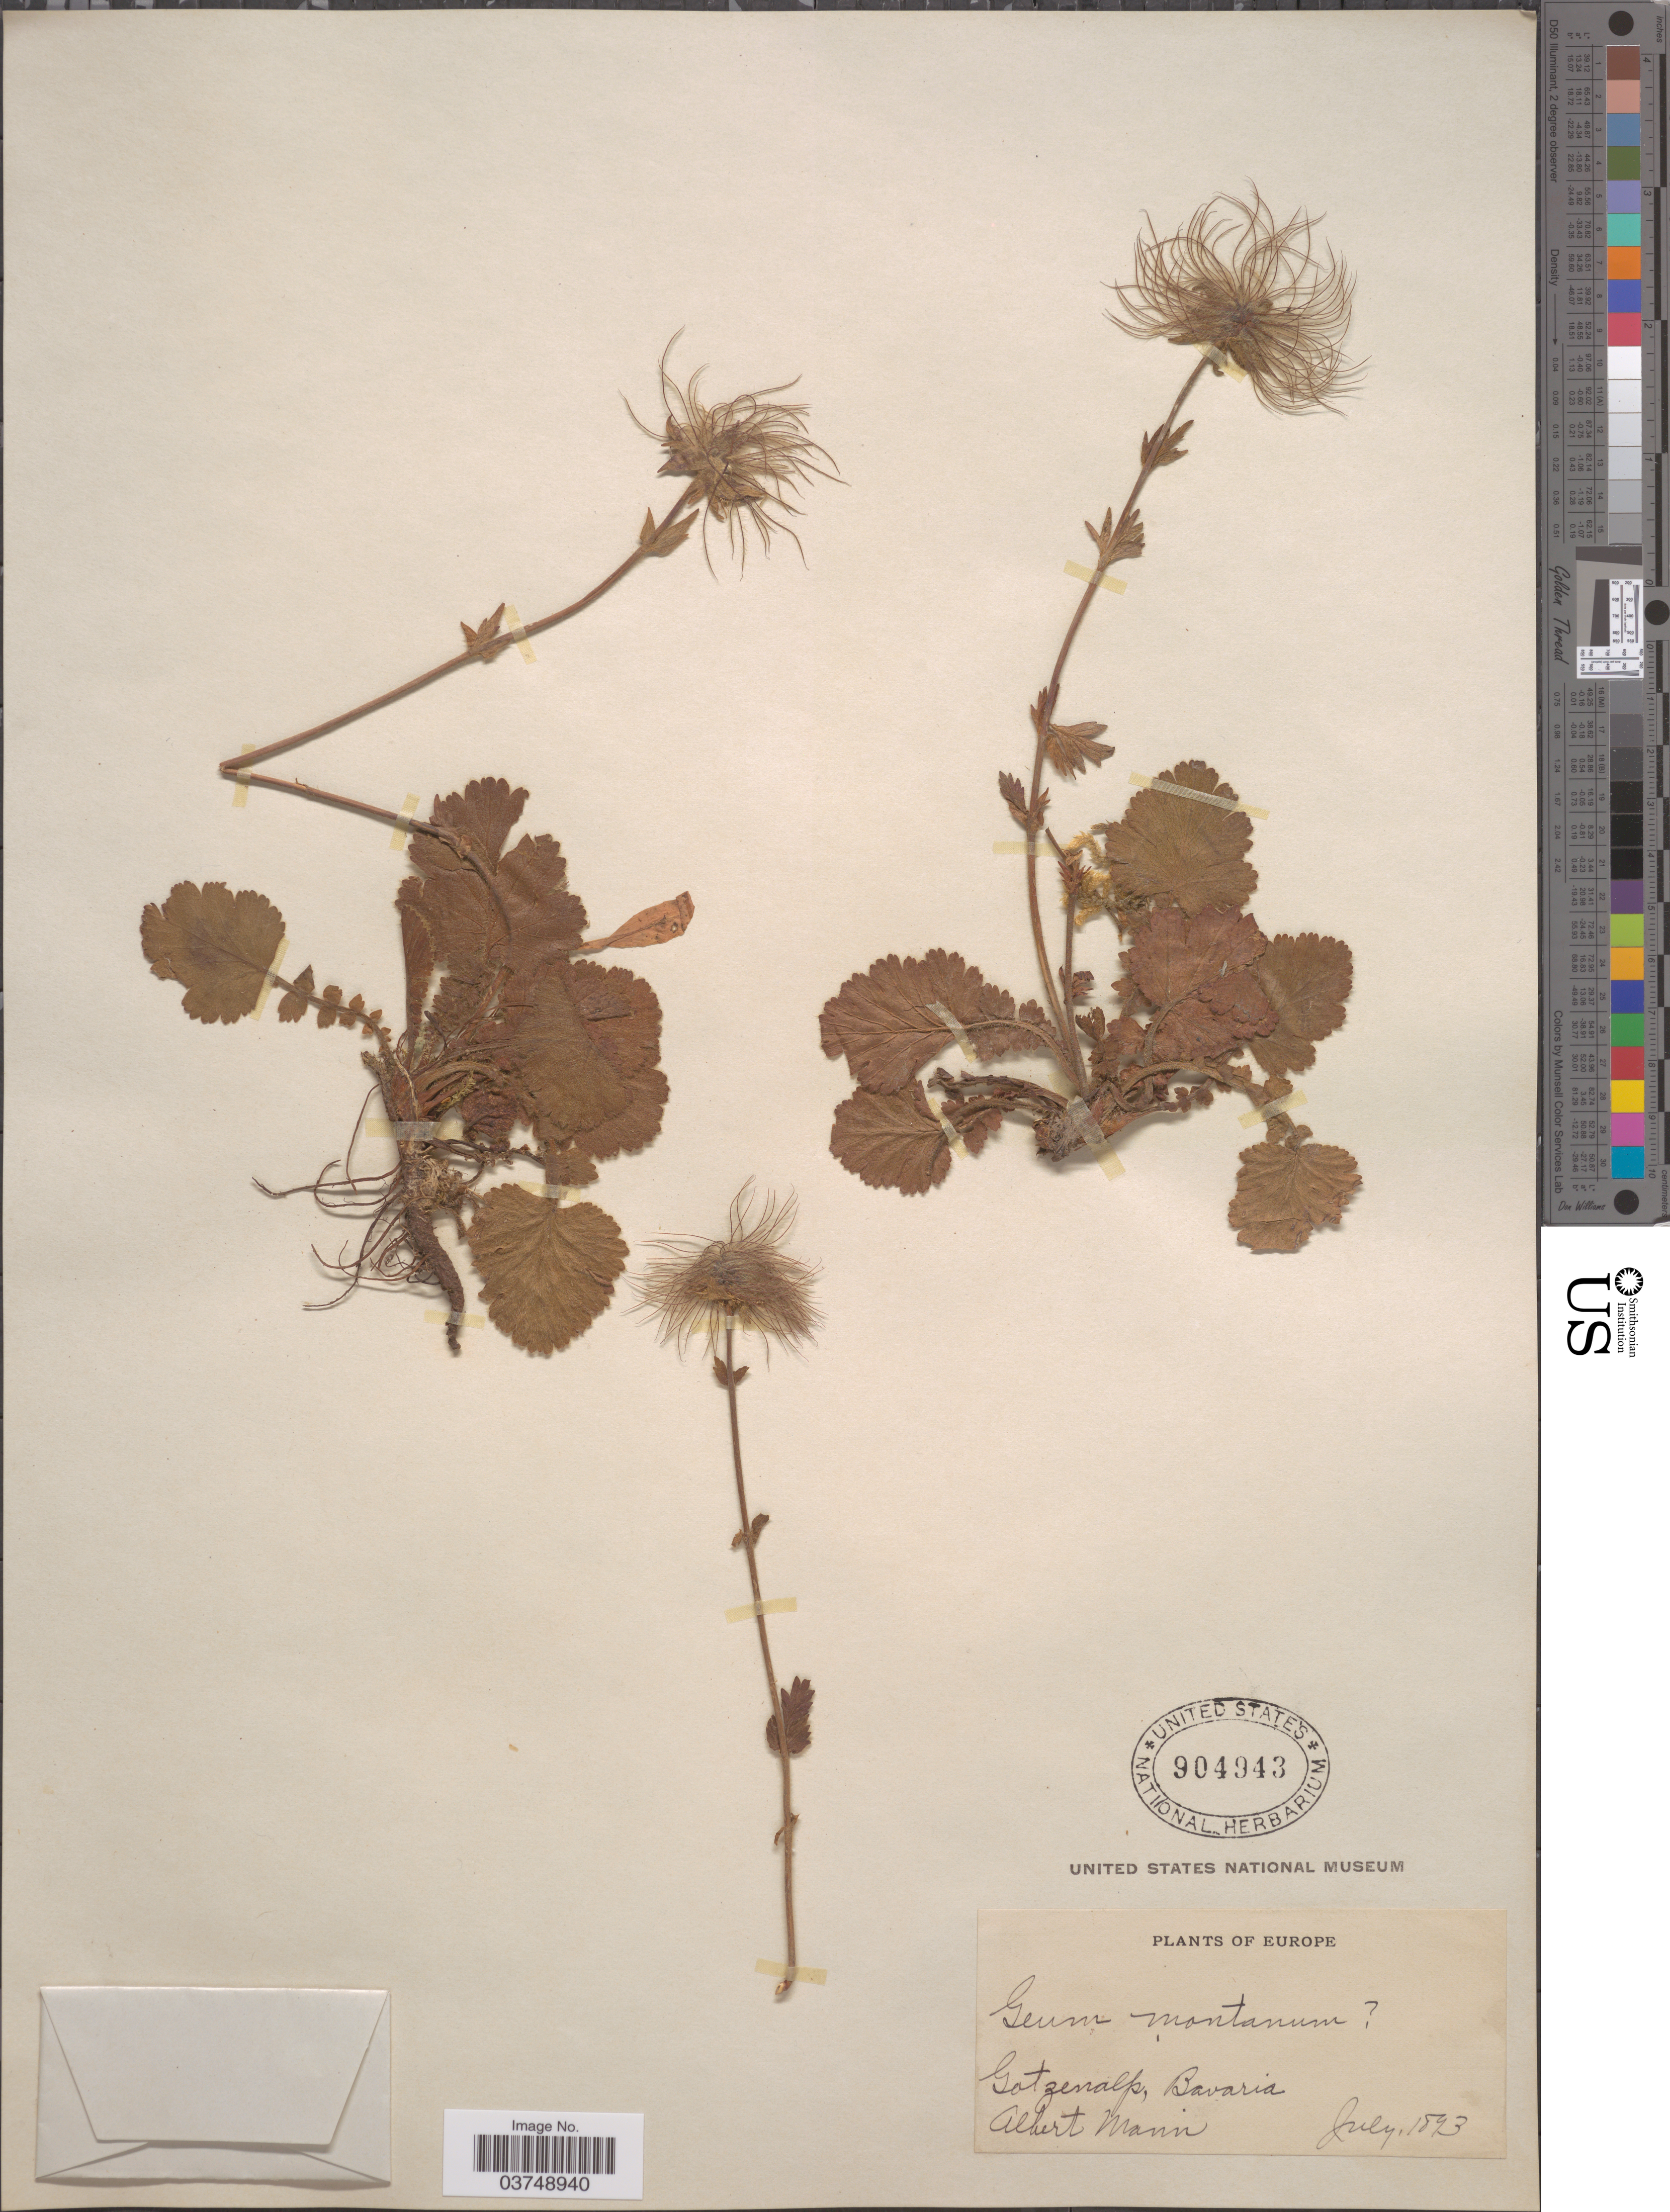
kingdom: Plantae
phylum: Tracheophyta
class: Magnoliopsida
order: Rosales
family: Rosaceae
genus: Geum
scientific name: Geum montanum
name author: L.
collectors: A. Mann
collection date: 1893-07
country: Germany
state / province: Bayern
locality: Europe. Gotzenalp.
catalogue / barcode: US 904943